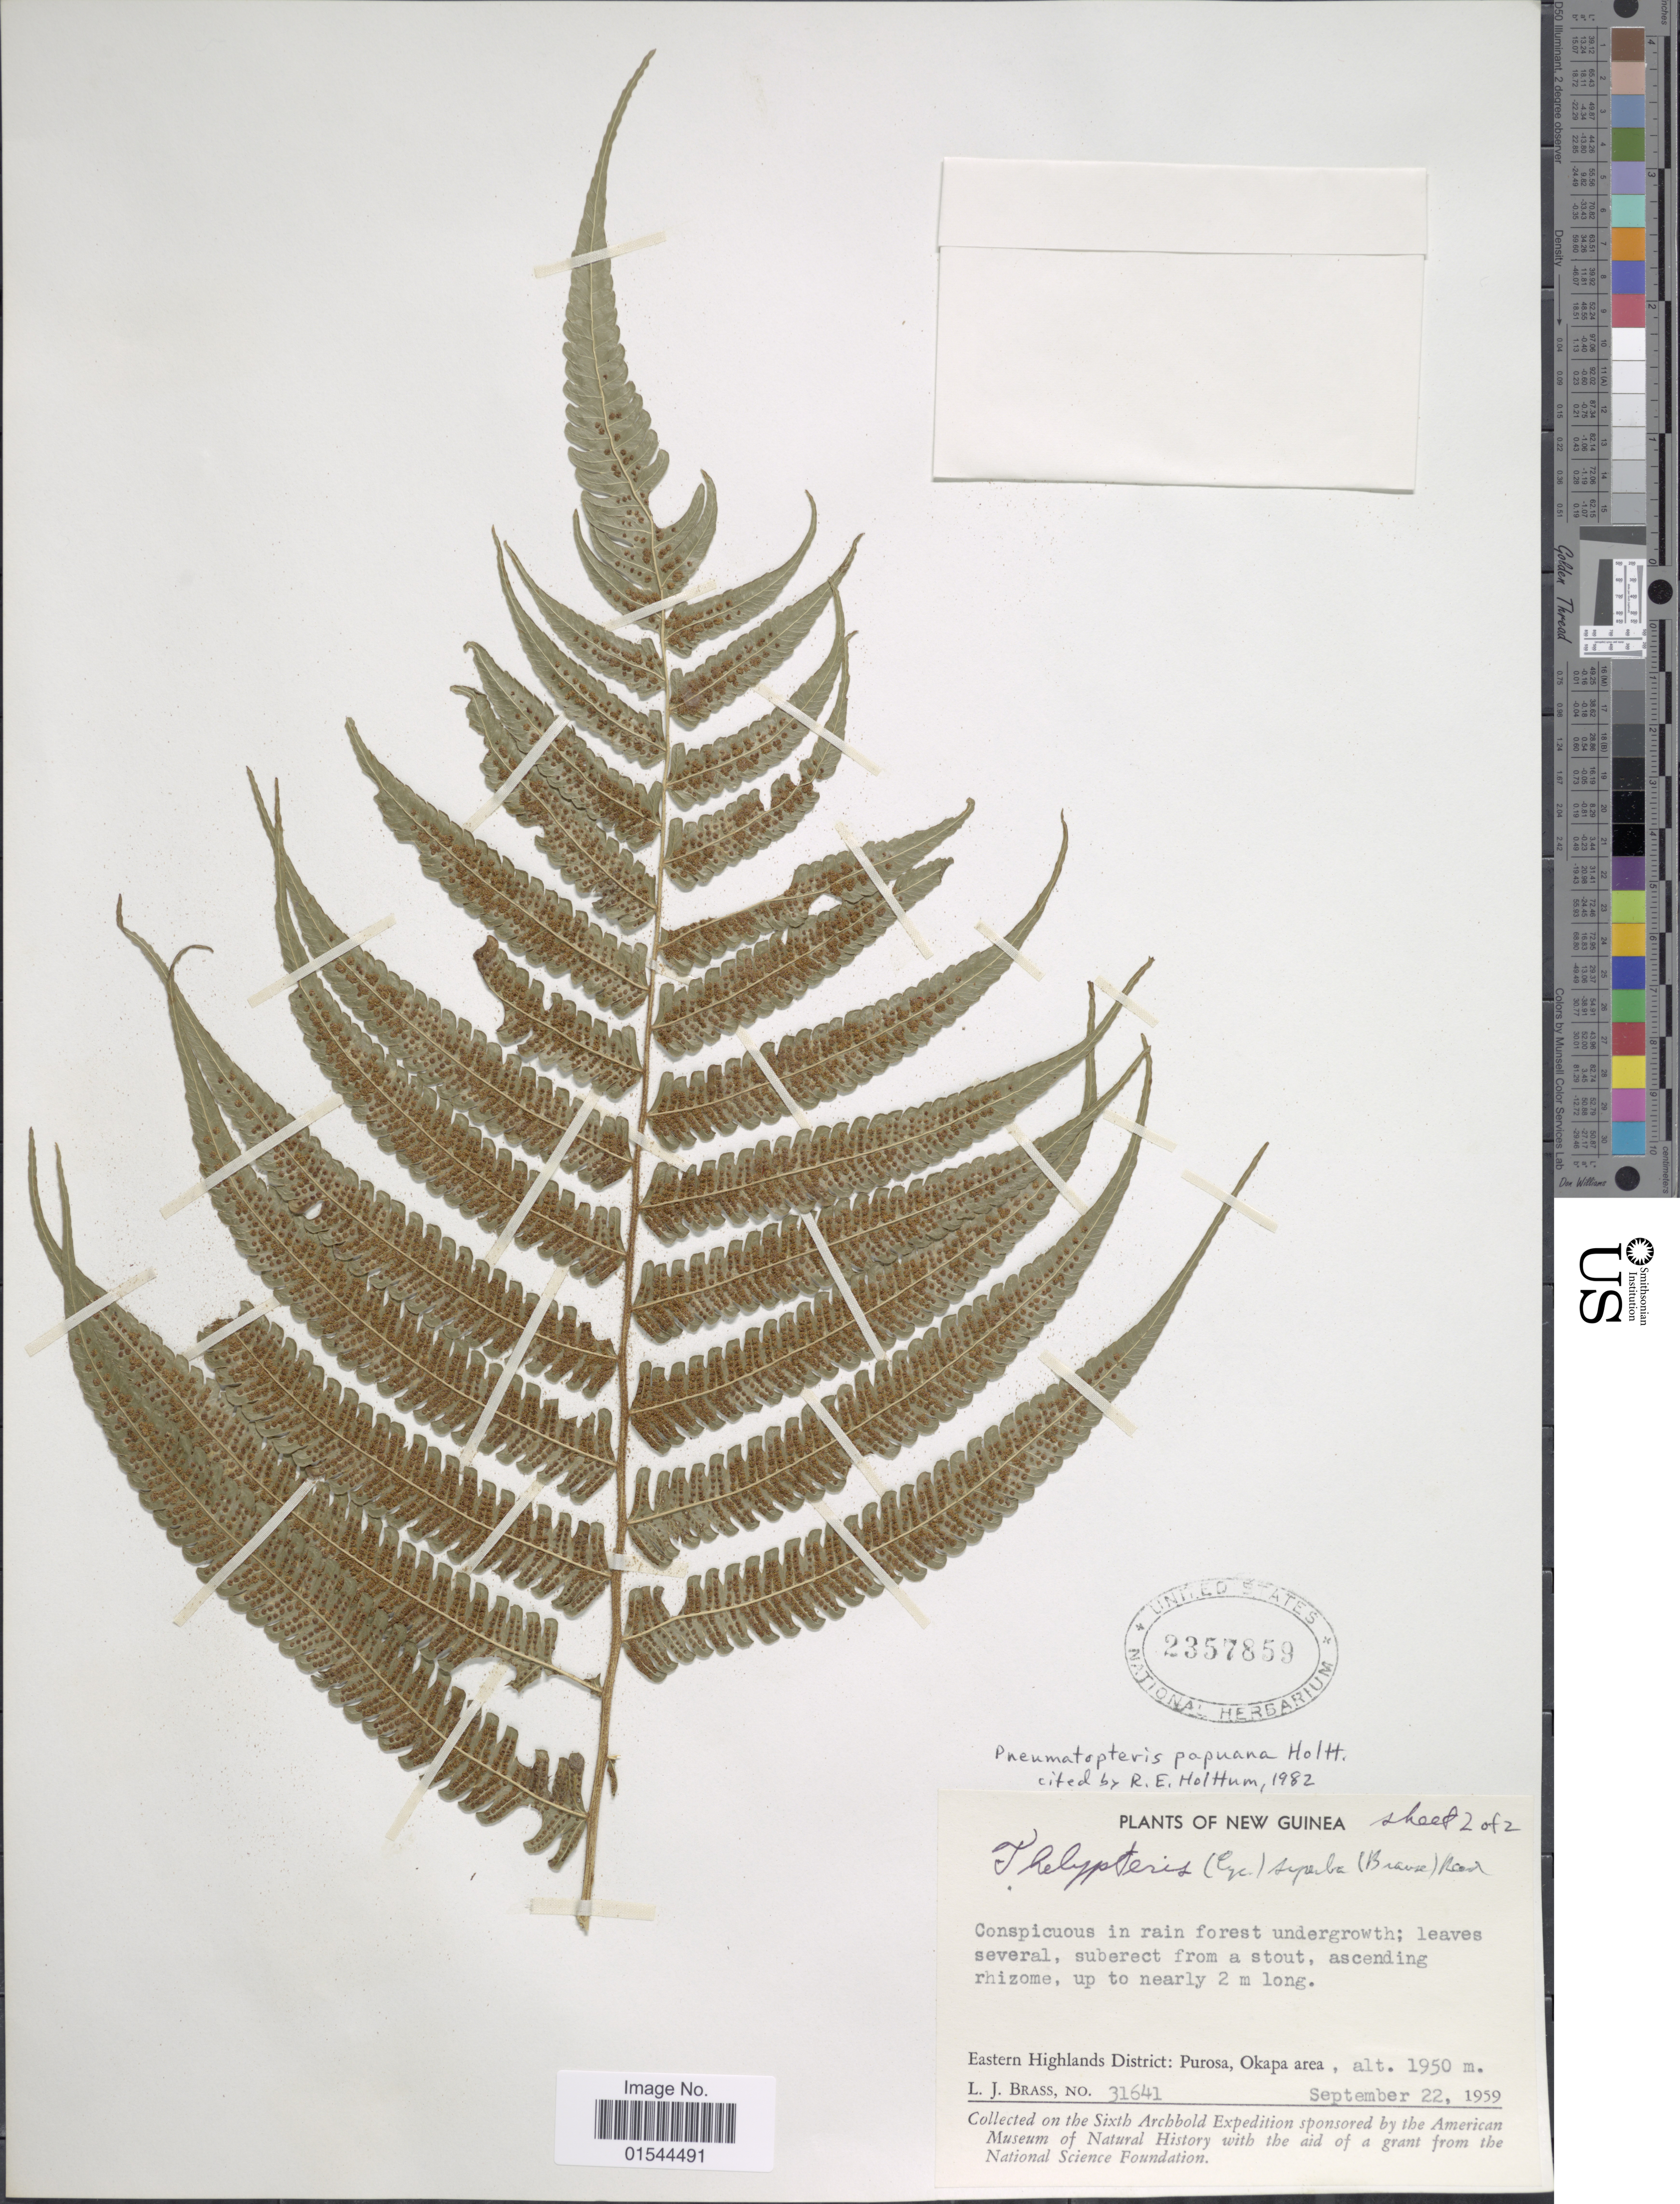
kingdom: Plantae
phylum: Tracheophyta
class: Polypodiopsida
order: Polypodiales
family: Thelypteridaceae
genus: Pneumatopteris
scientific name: Pneumatopteris papuana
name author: Holttum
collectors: L. J. Brass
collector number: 31641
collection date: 1959-09-22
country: Papua New Guinea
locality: New Guinea, Eastern Highlands District: Purosa, Okapa area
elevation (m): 1950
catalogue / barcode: US 2357859